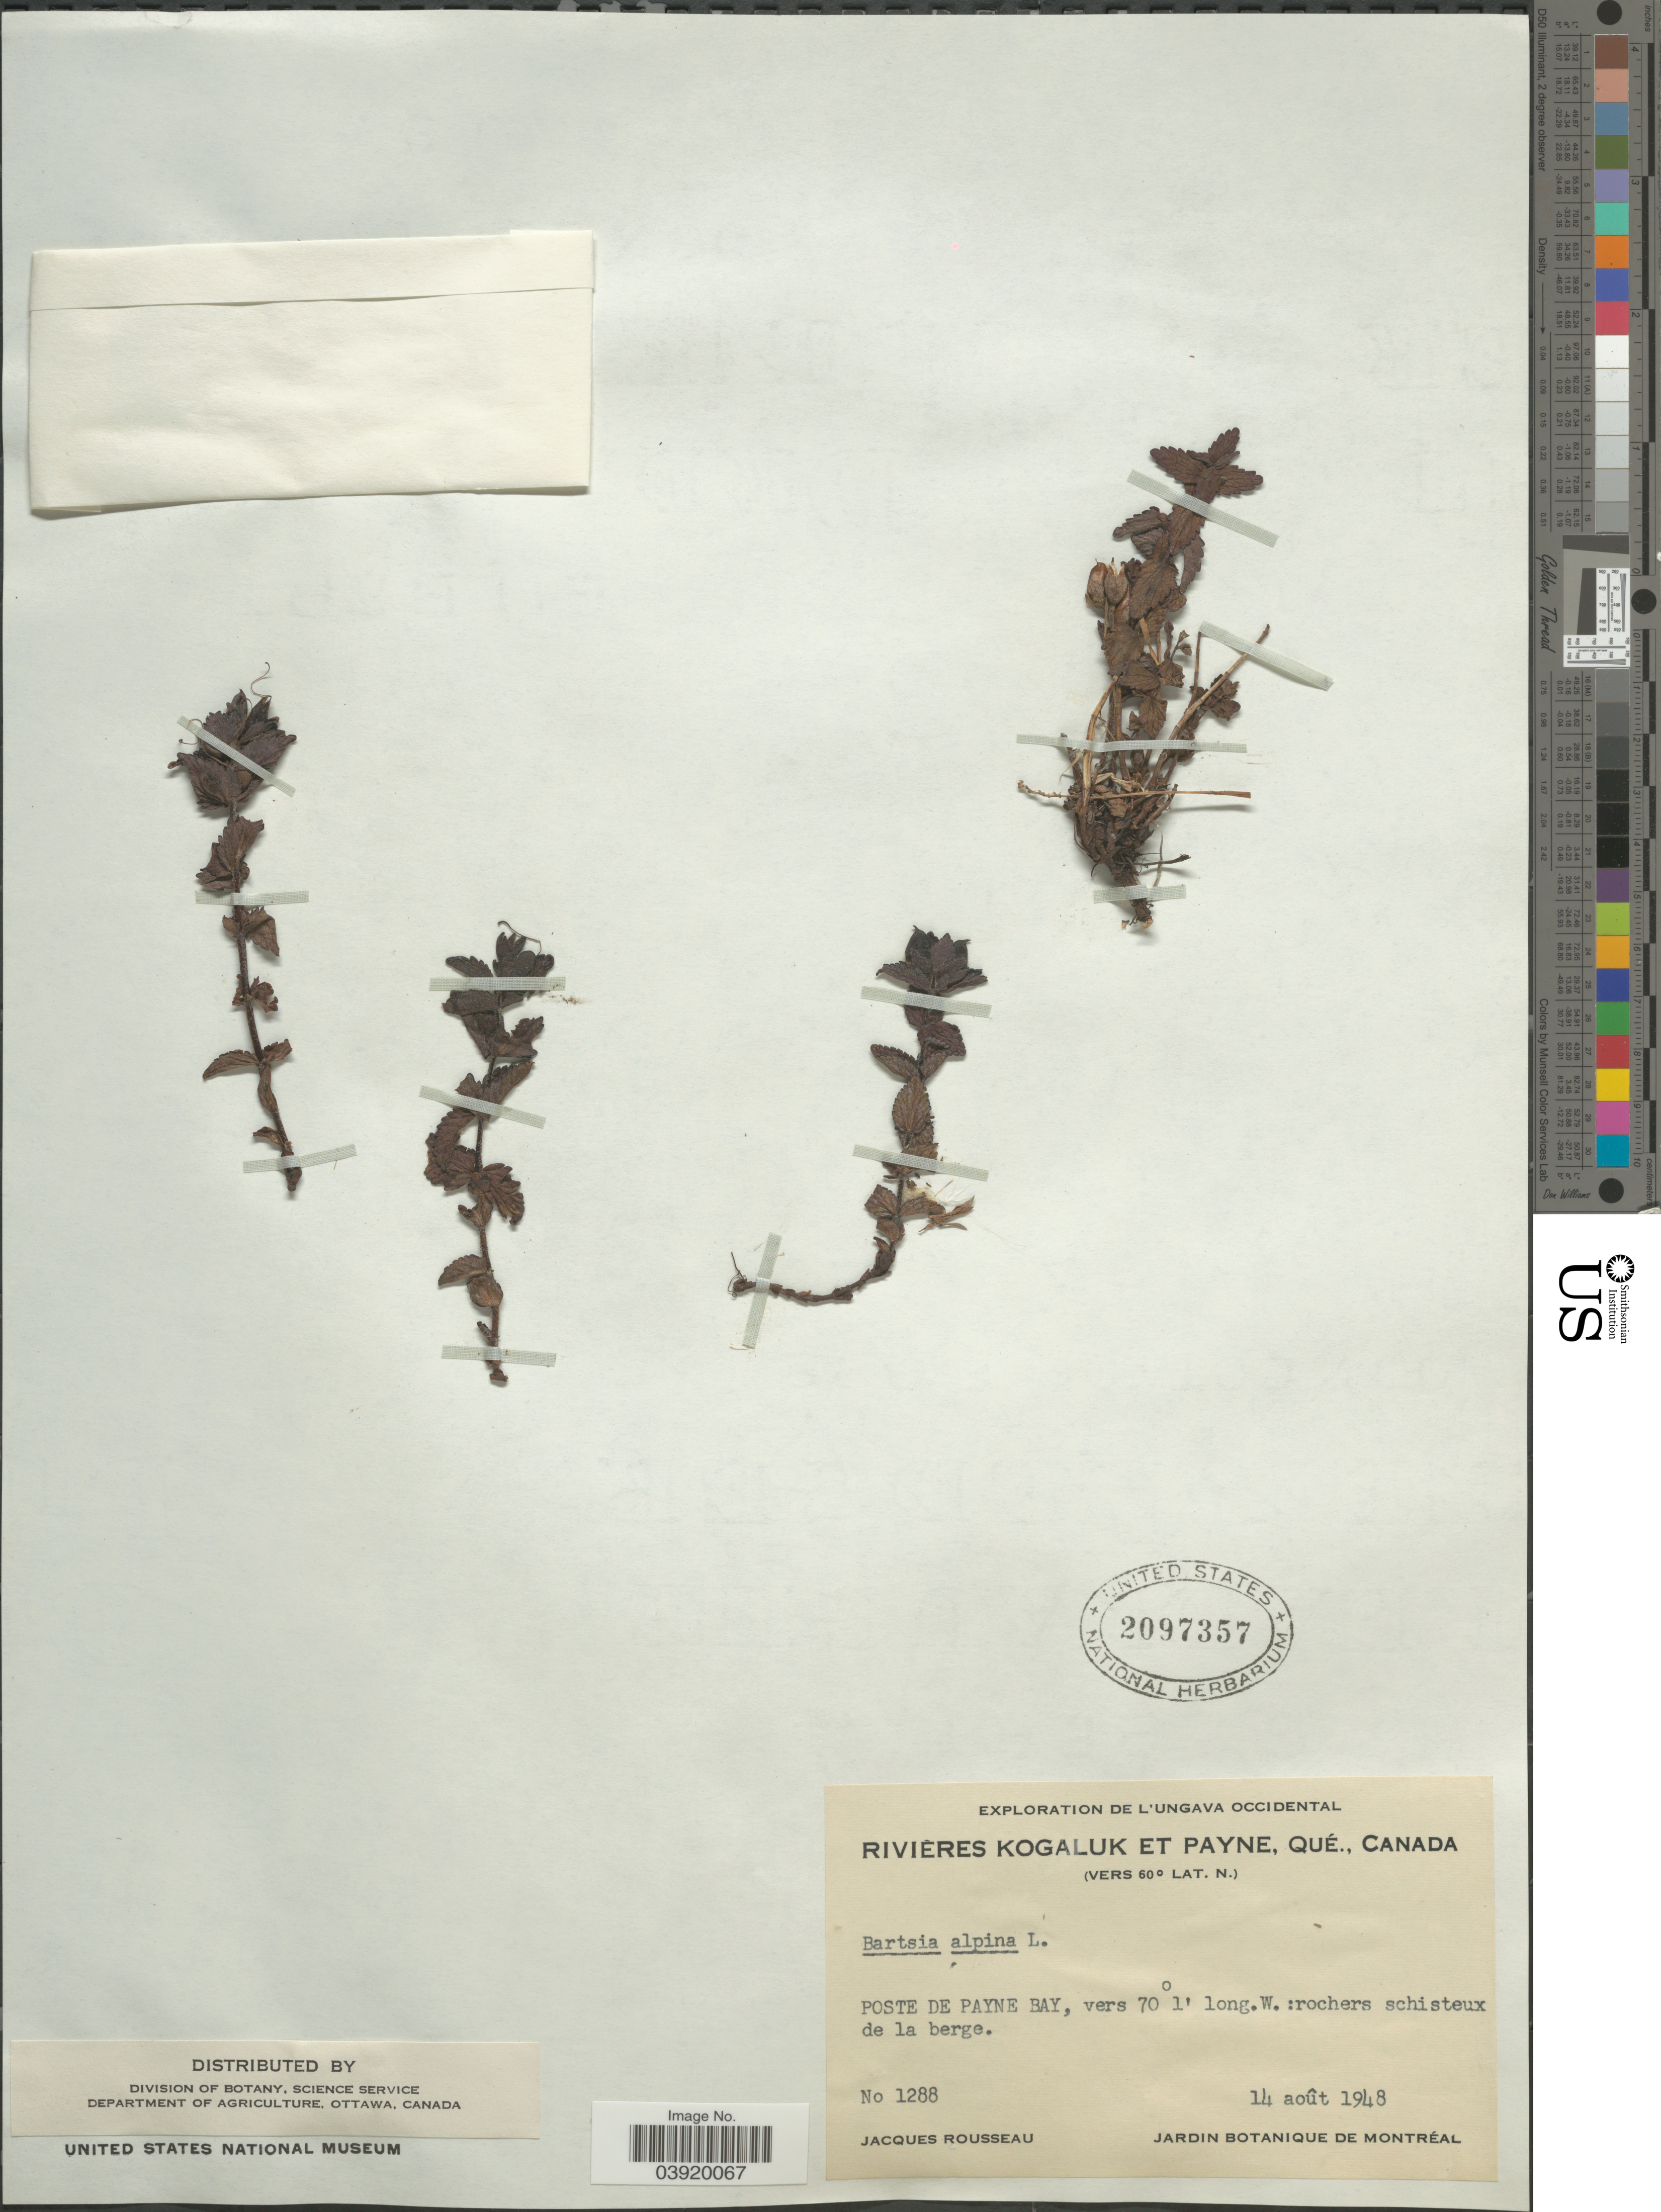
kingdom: Plantae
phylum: Tracheophyta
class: Magnoliopsida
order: Lamiales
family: Orobanchaceae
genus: Bartsia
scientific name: Bartsia alpina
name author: L.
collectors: J. Rousseau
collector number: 1288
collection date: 1948-08-14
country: Canada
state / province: Quebec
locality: Rivières Kogaluk et Payne. Poste de Payne Bay.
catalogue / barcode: US 2097357